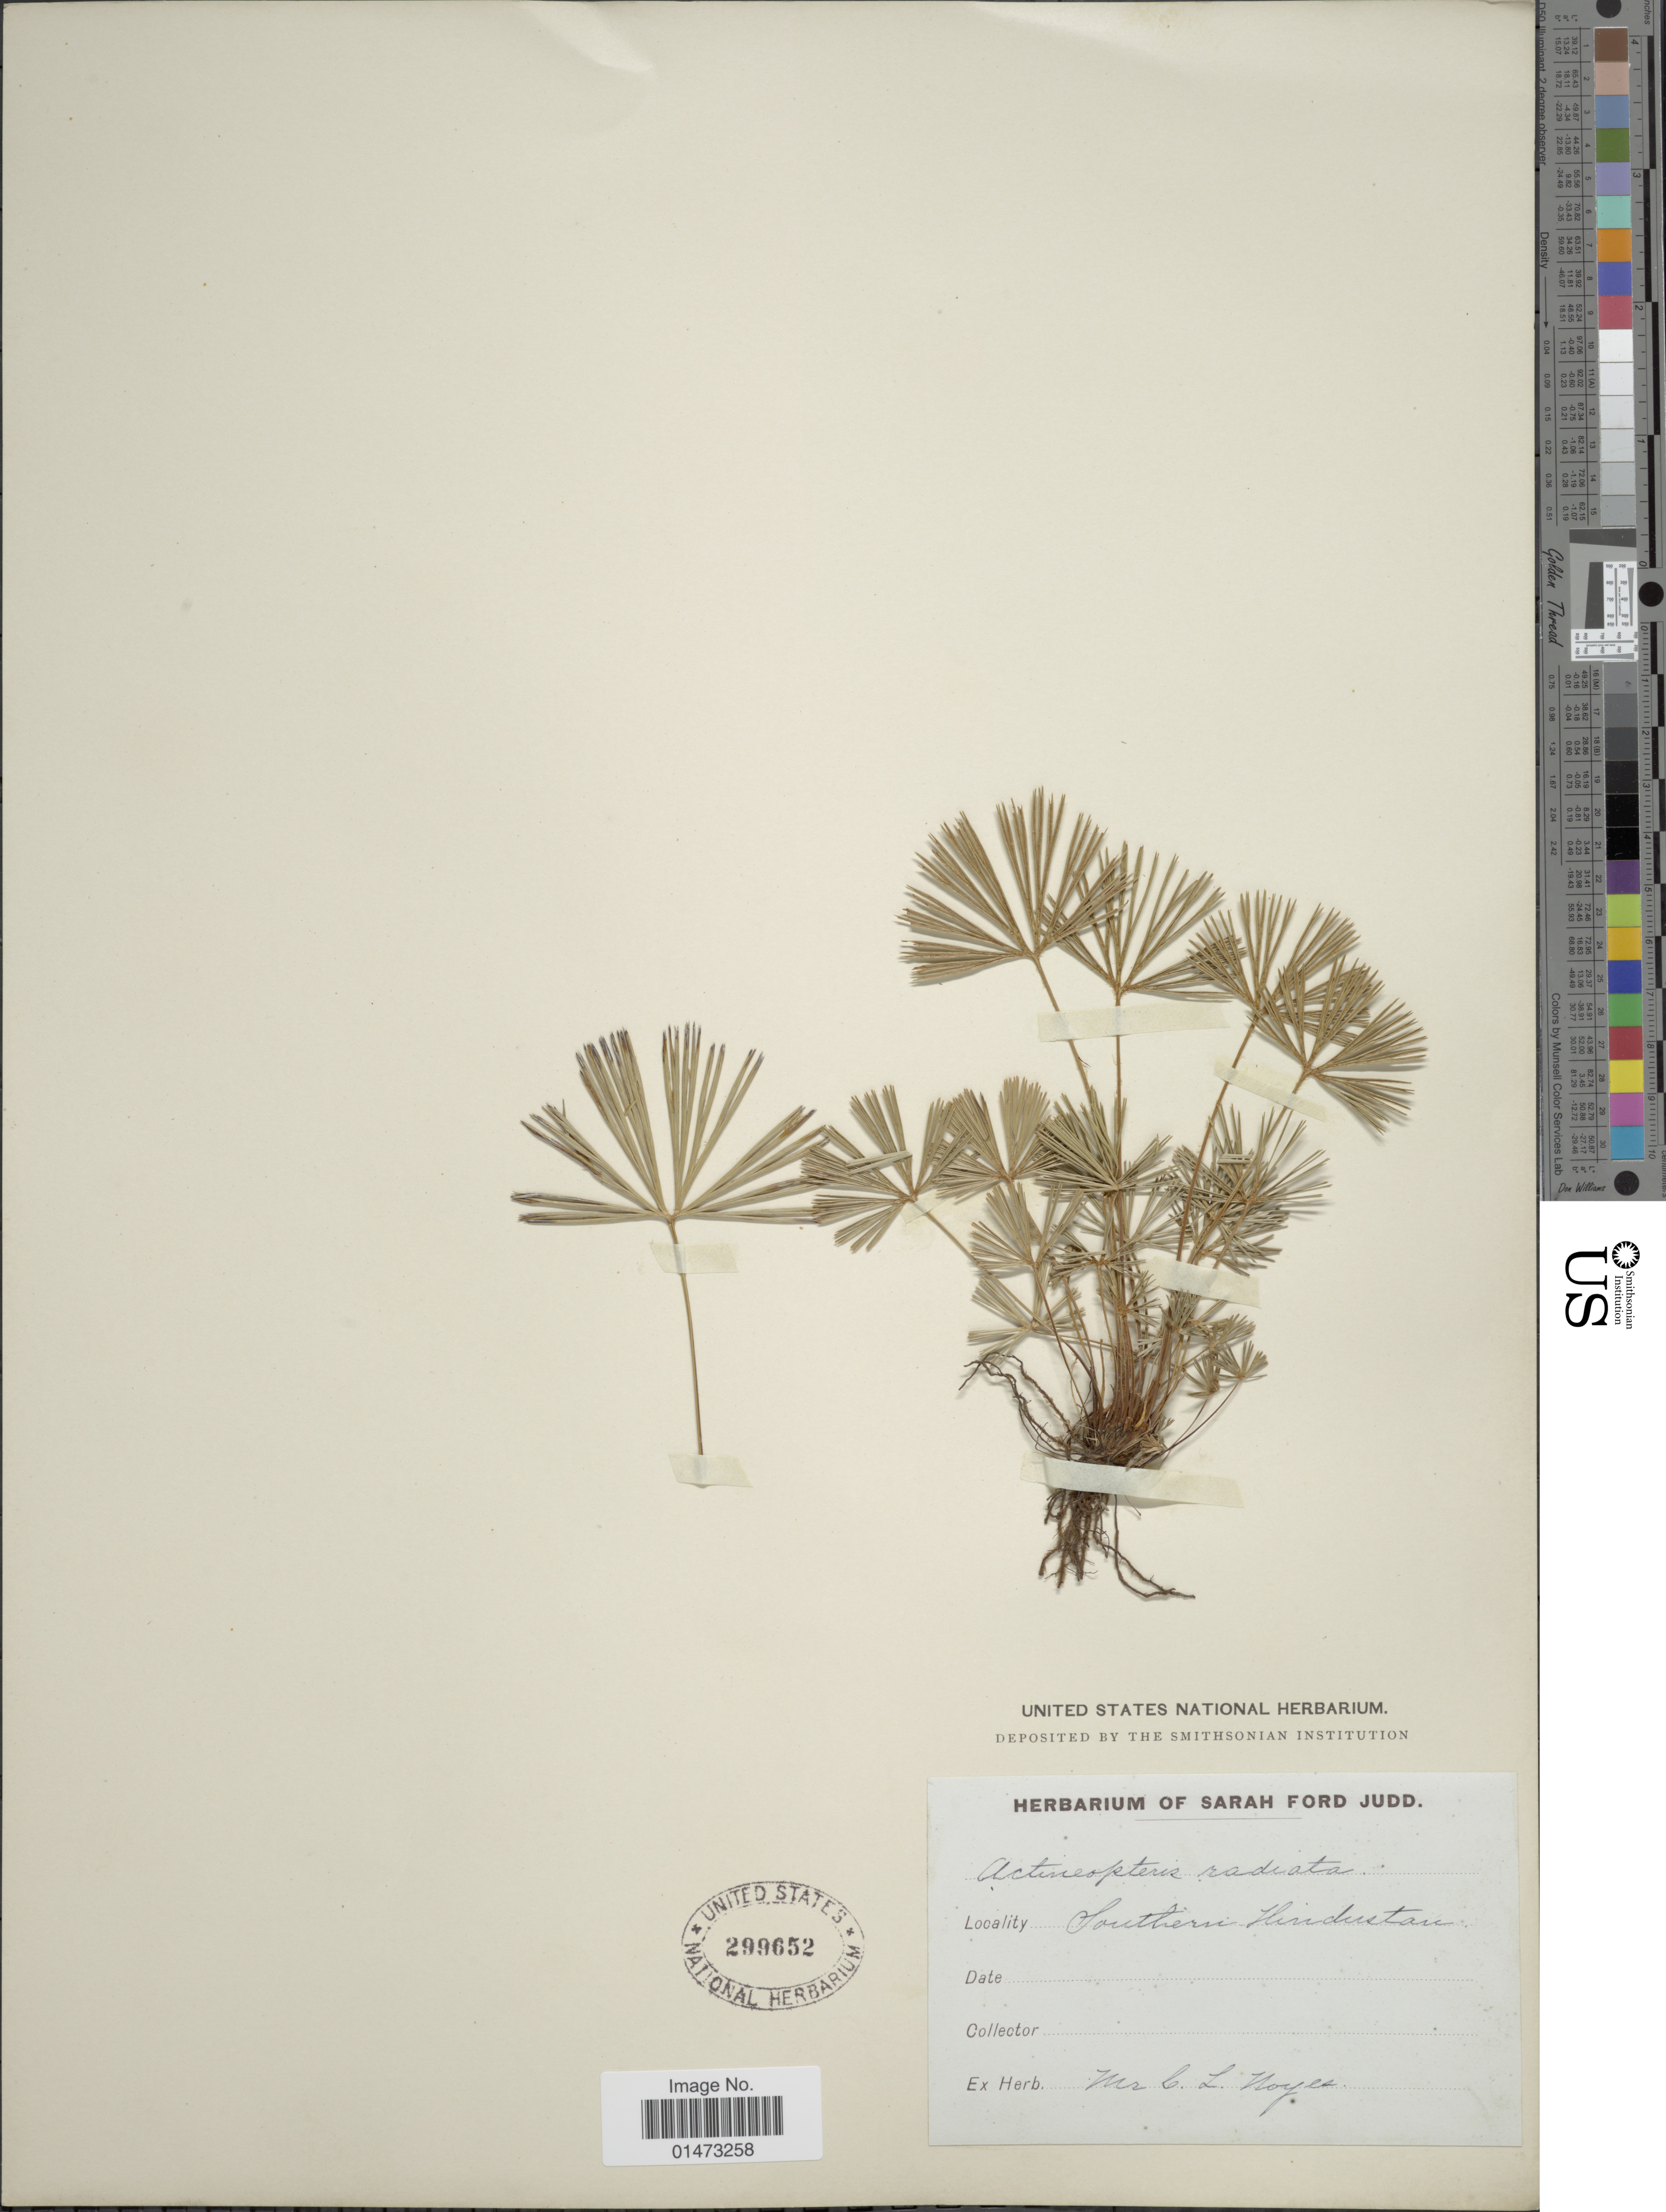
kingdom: Plantae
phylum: Tracheophyta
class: Polypodiopsida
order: Polypodiales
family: Pteridaceae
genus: Actiniopteris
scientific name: Actiniopteris radiata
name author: (Sw.) Link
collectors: ex herb. C. L. Noyes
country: India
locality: Southern Hindustan.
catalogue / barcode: US 299652